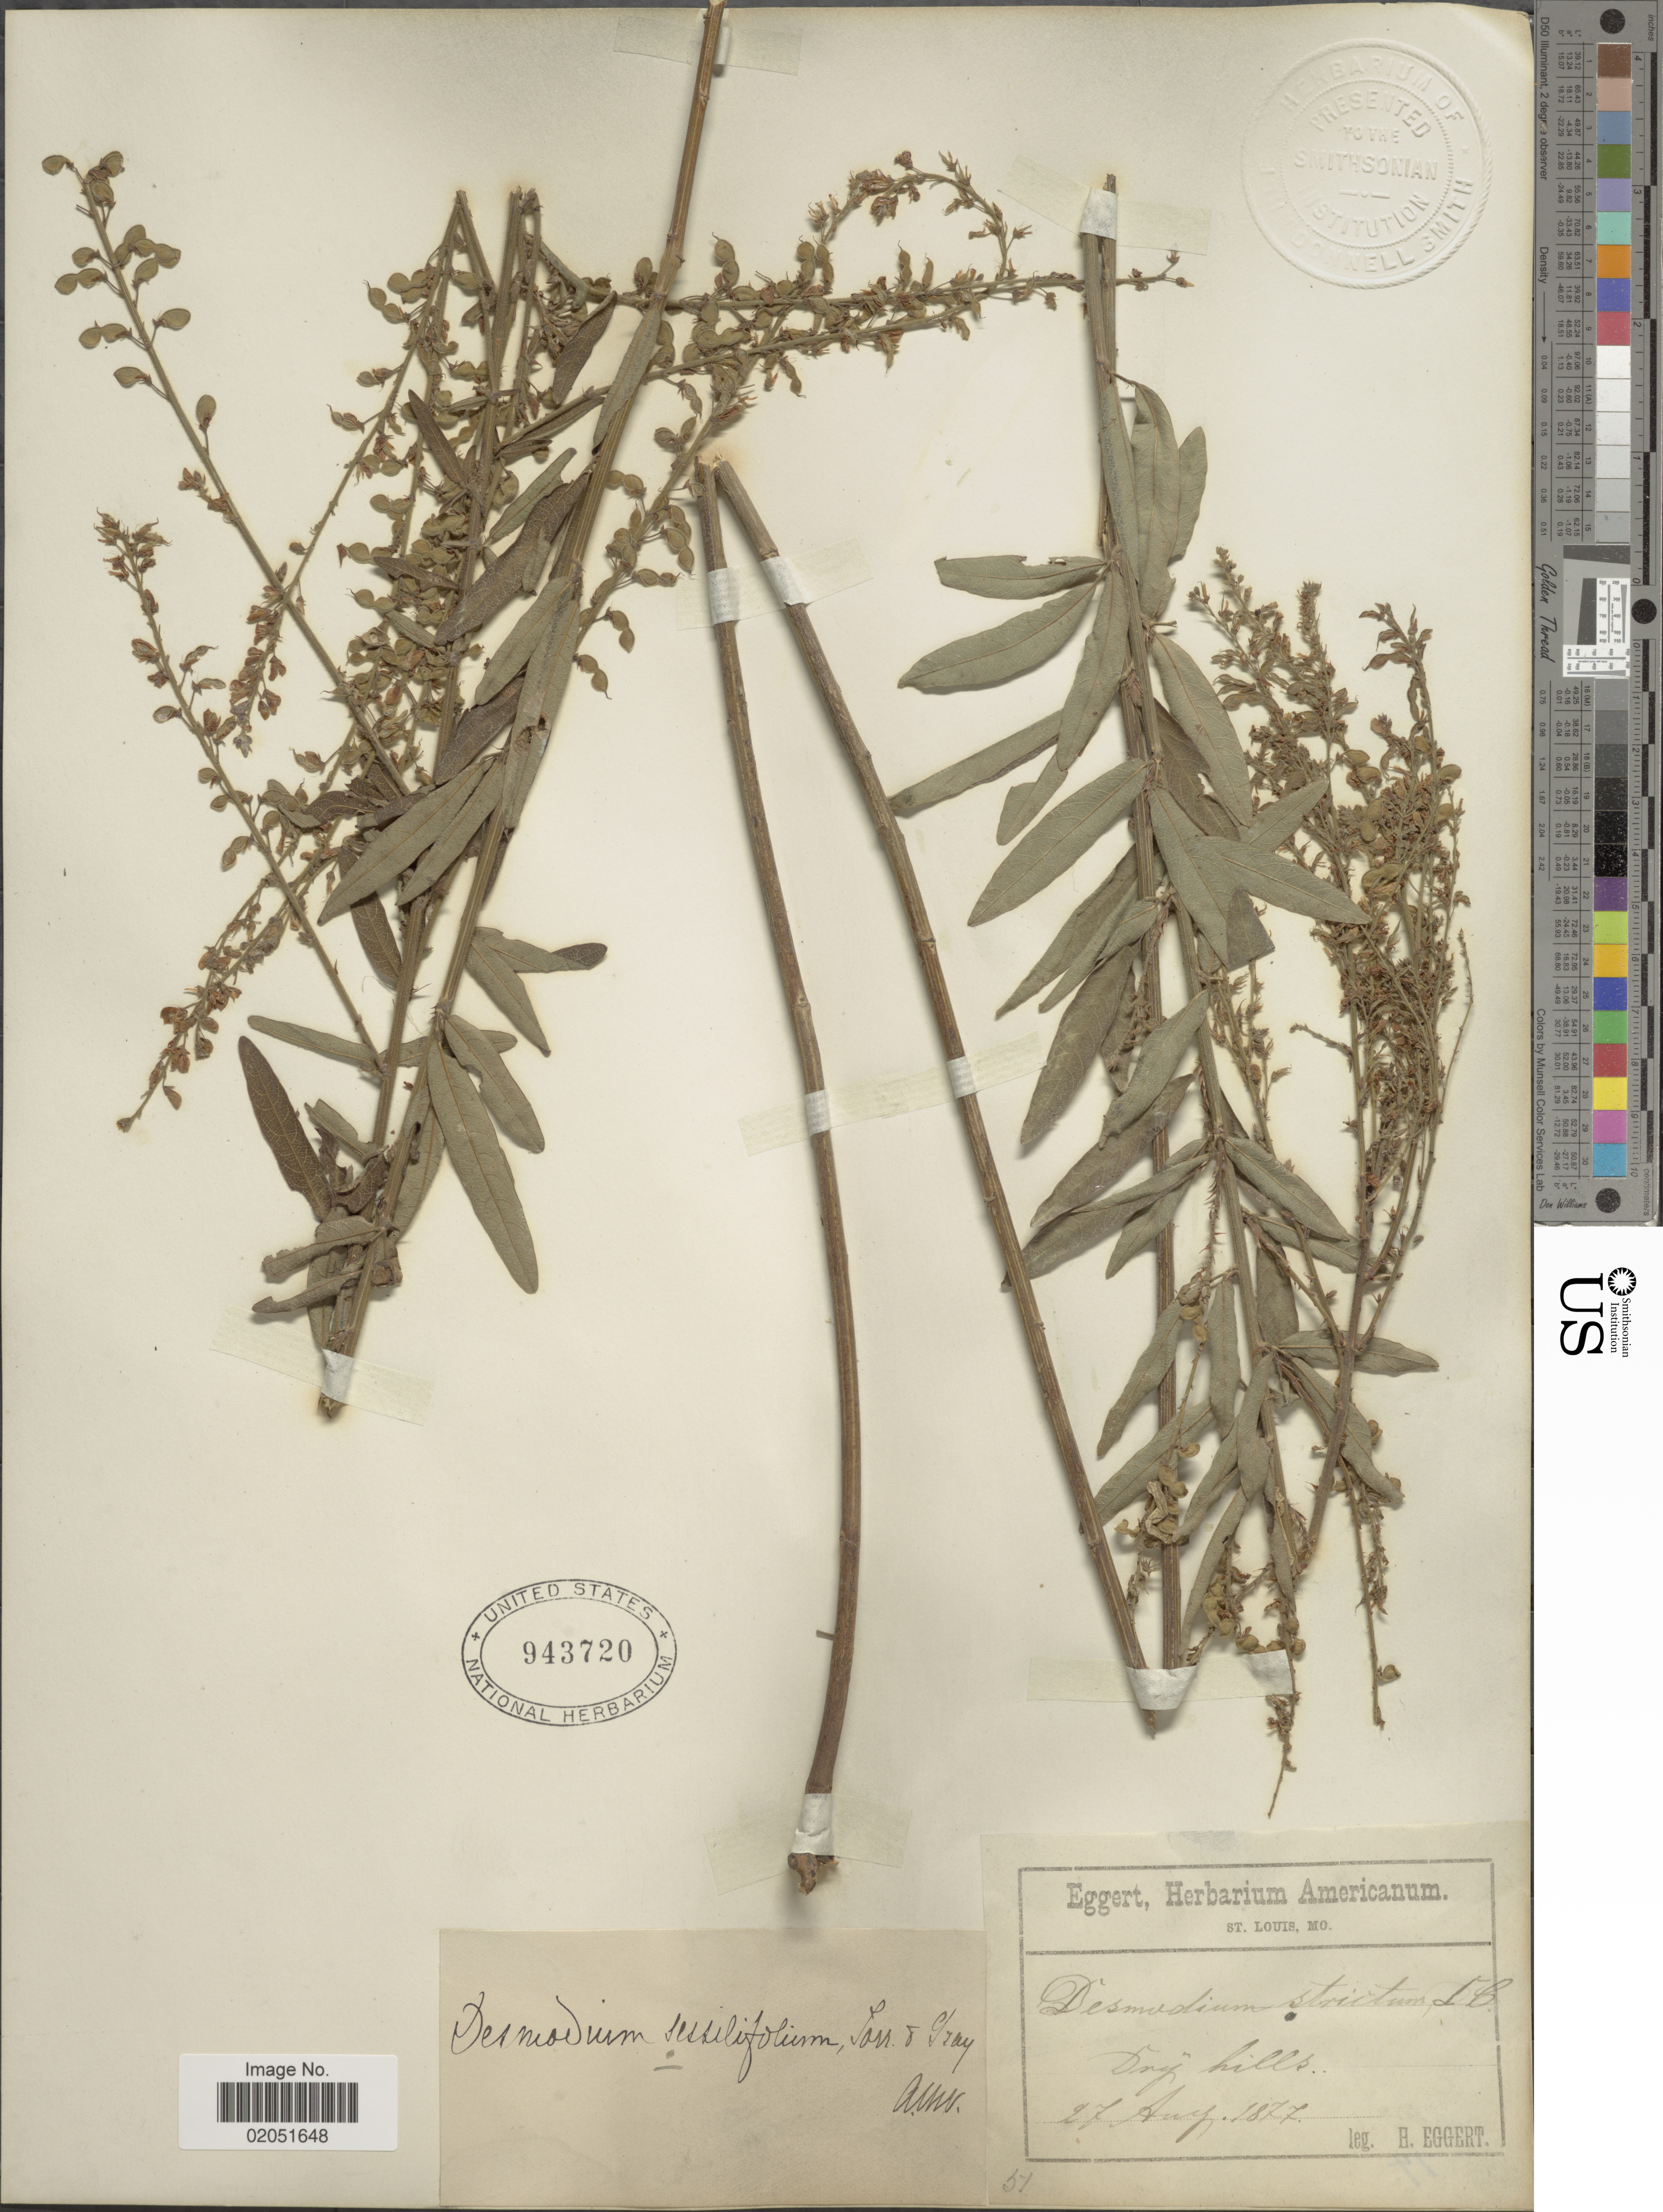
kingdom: Plantae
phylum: Tracheophyta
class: Magnoliopsida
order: Fabales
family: Fabaceae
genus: Desmodium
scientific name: Desmodium sessilifolium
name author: Torr. & A. Gray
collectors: H. Eggert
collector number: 57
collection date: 1877-08-27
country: United States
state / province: Missouri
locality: St. Louis, MO., Dry hills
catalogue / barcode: US 943720